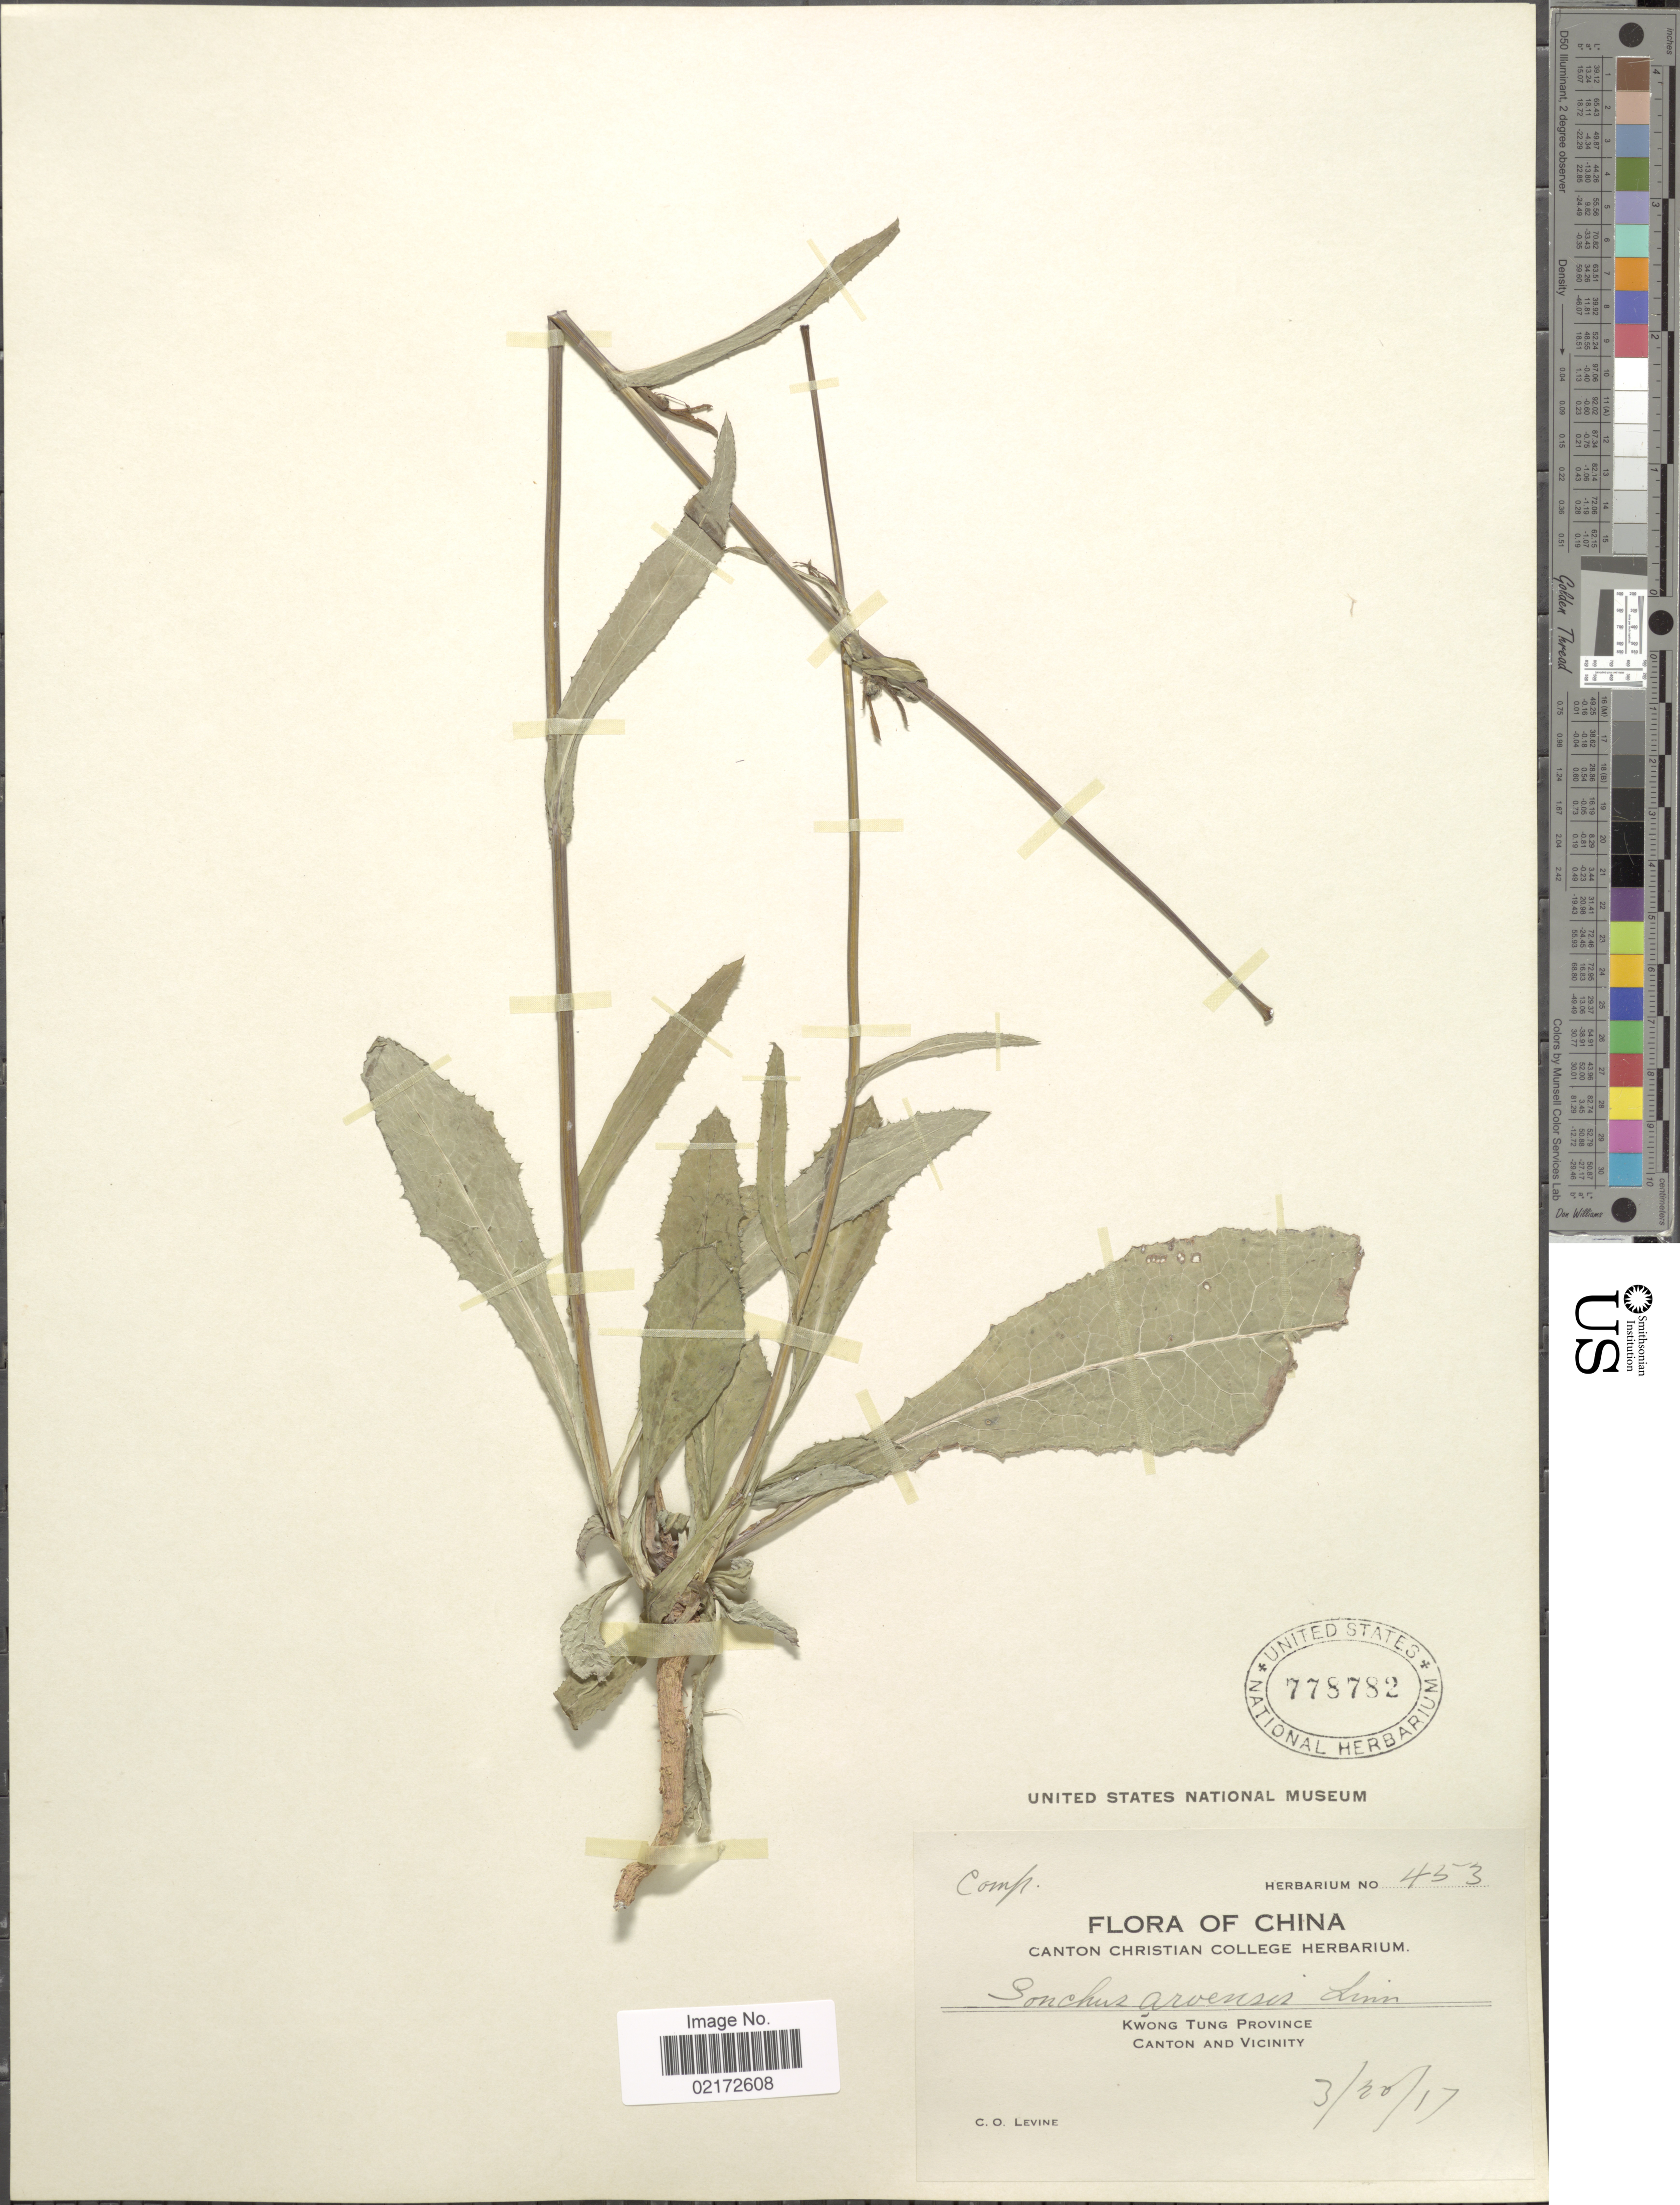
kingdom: Plantae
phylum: Tracheophyta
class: Magnoliopsida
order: Asterales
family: Asteraceae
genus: Sonchus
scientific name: Sonchus arvensis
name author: L.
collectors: C. O. Levine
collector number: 453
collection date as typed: Transcribed d/m/y: 20/3/17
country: China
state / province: Guangdong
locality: Kwong Tung Province. Canton and Vicinity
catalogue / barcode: US 778782